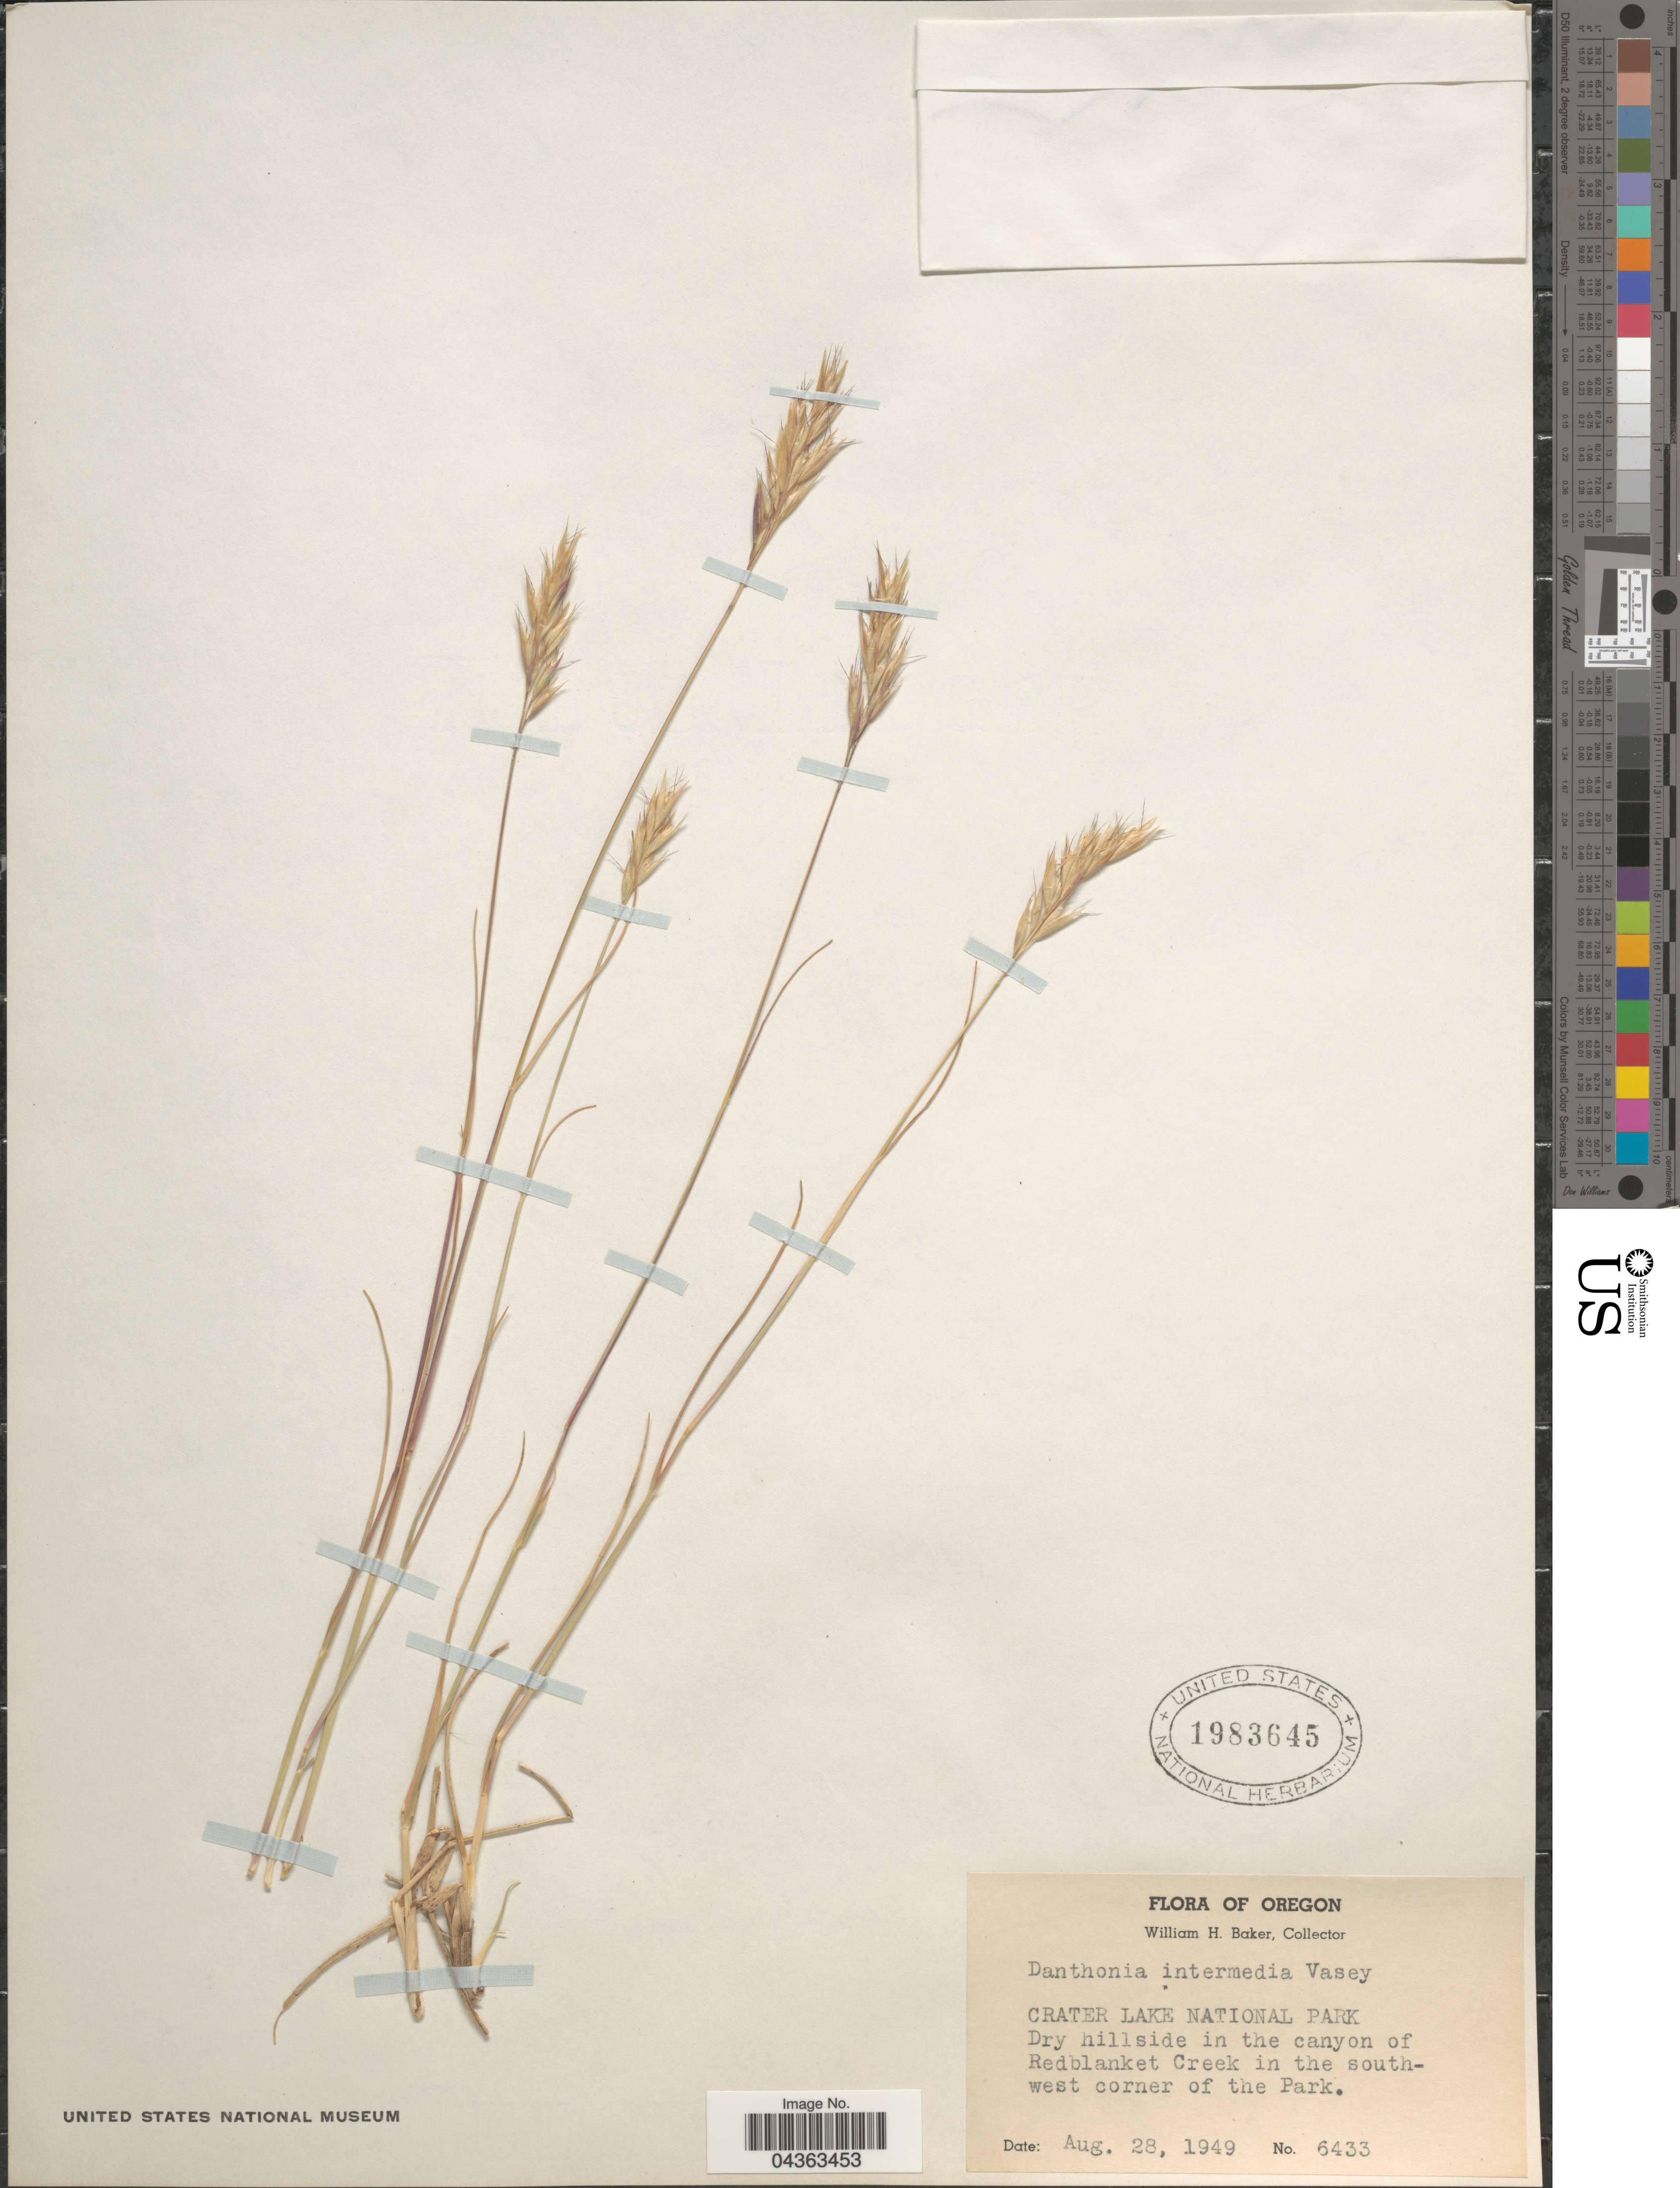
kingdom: Plantae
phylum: Tracheophyta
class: Liliopsida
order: Poales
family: Poaceae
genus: Danthonia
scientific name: Danthonia intermedia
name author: Vasey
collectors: W. H. Baker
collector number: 6433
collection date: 1949-08-28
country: United States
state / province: Oregon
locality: Crater Lake National Park. Dry hillside in the canyon of Redblanket Creek in the southwest corner of the Park.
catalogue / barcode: US 1983645